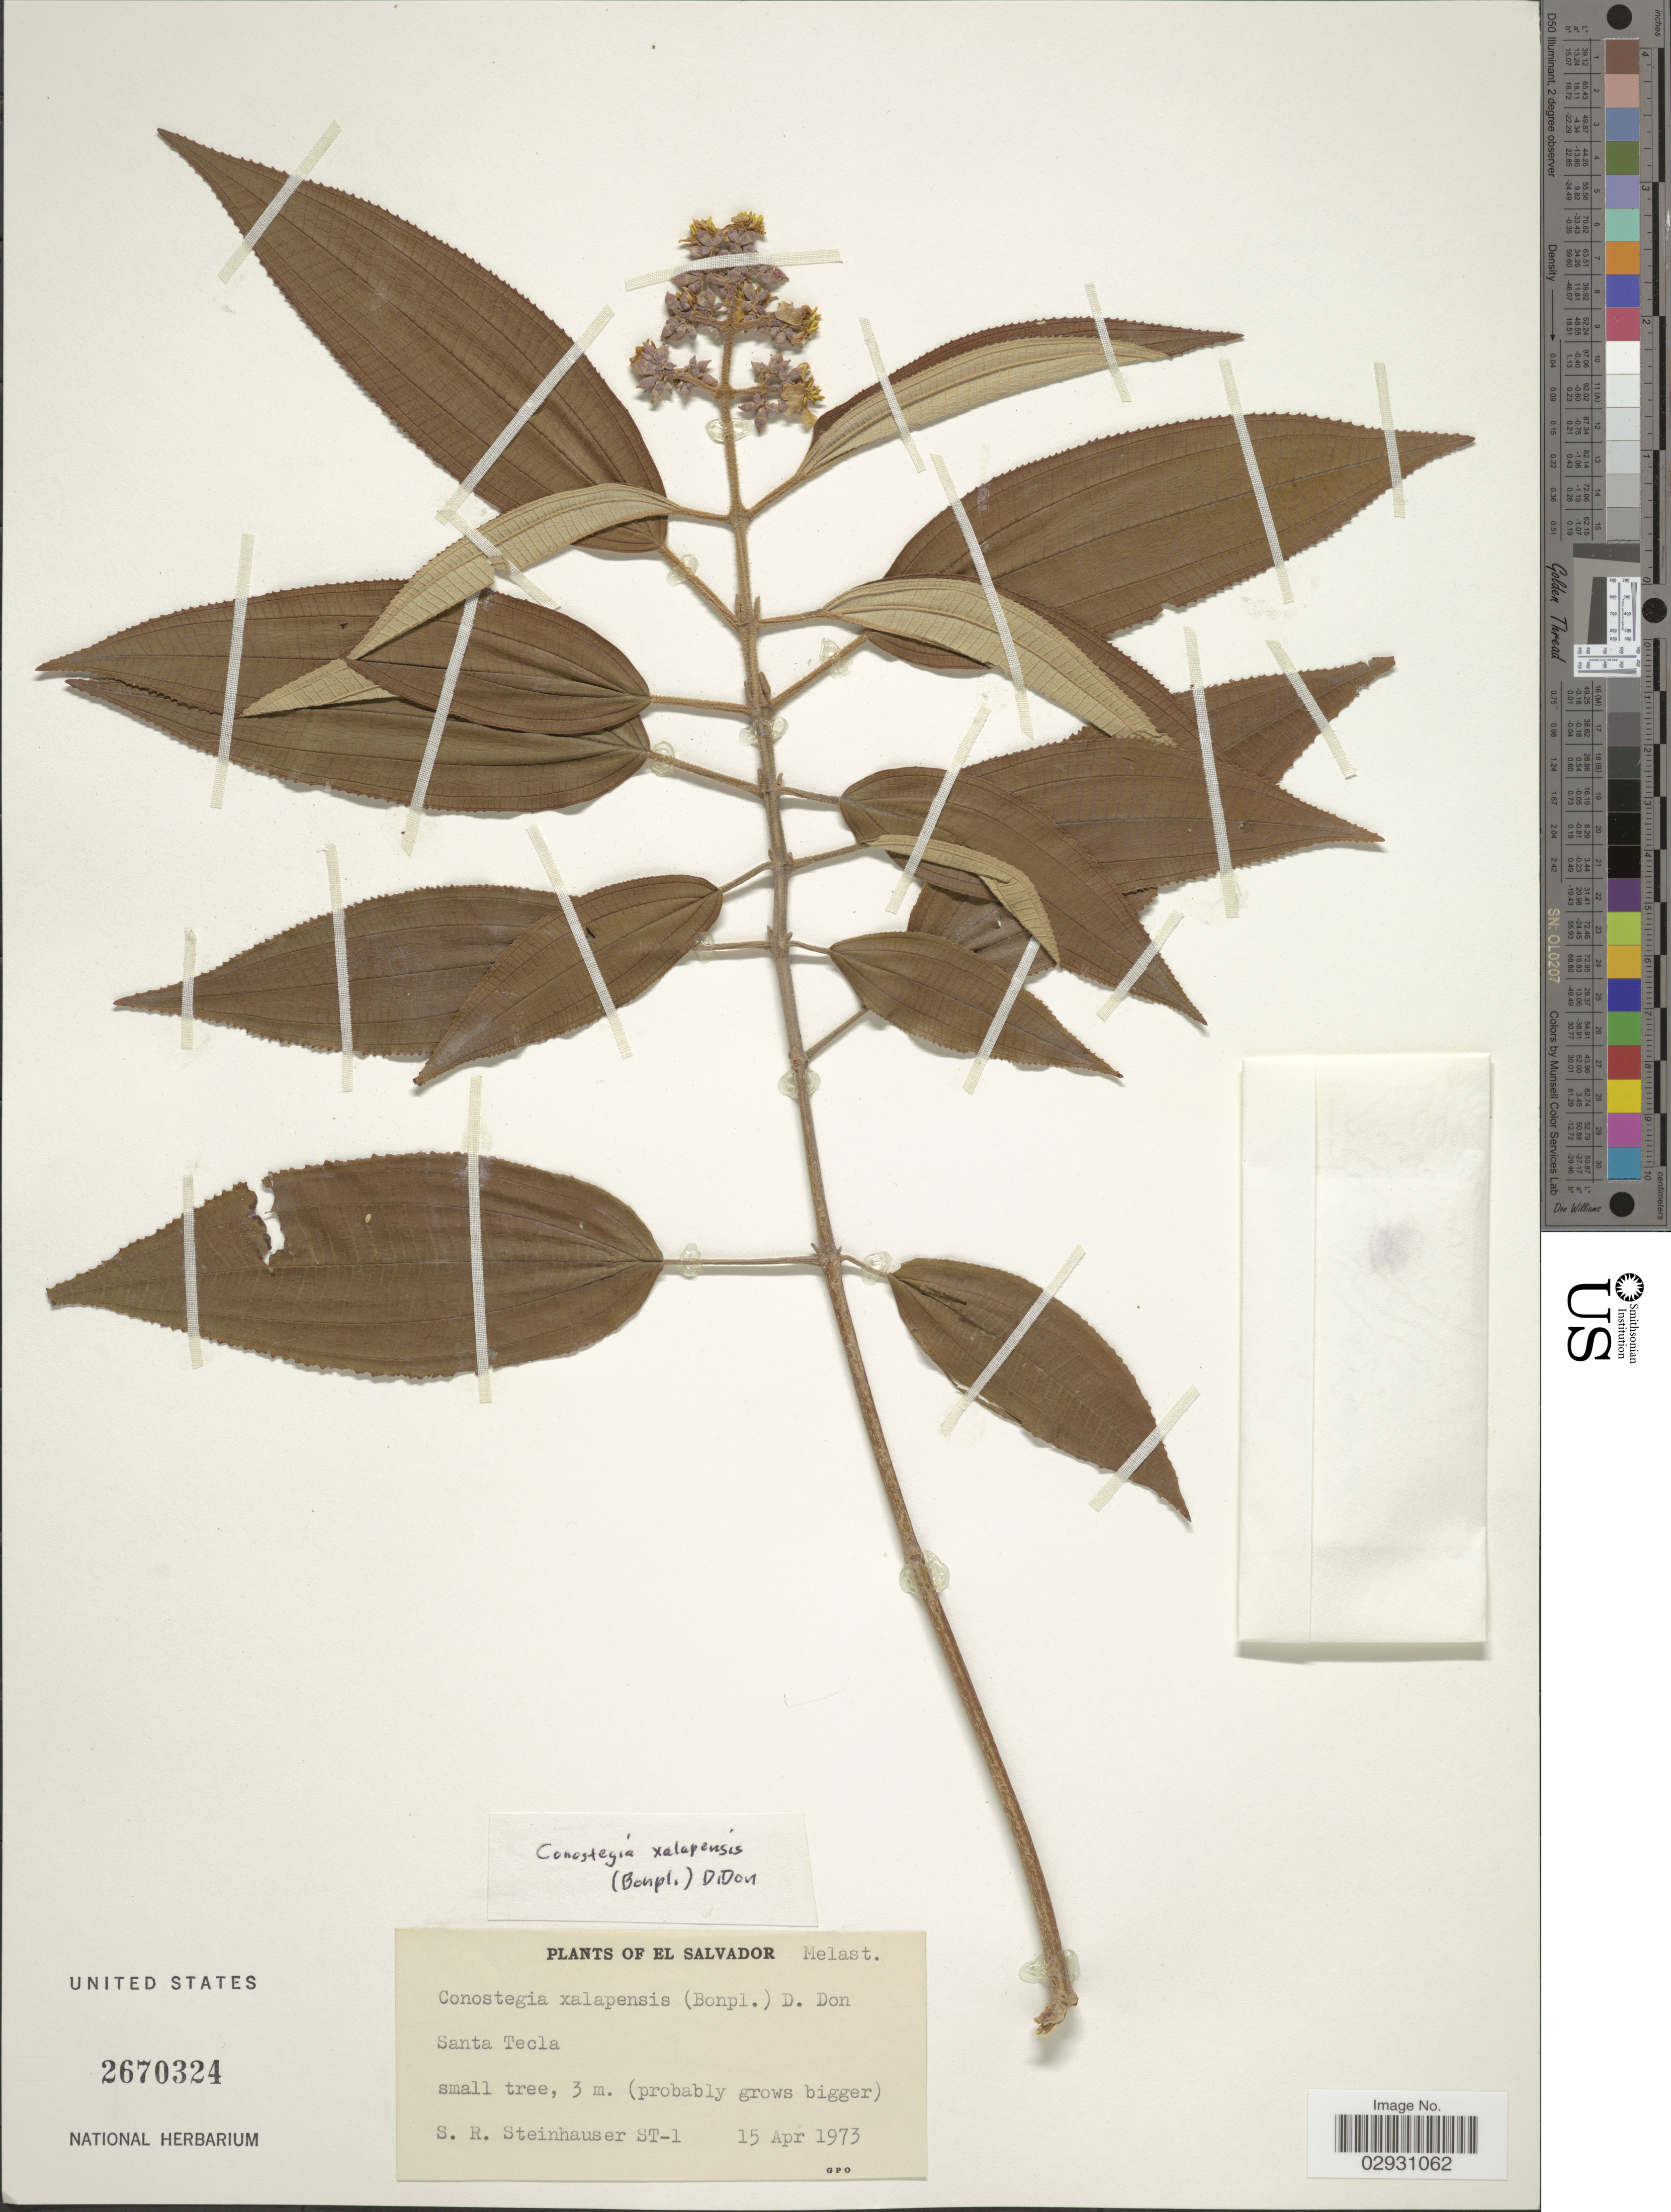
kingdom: Plantae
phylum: Tracheophyta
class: Magnoliopsida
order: Myrtales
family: Melastomataceae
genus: Conostegia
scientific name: Conostegia quadrangularis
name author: Schltdl. ex Steud.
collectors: S. Steinhauser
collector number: ST-1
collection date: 1973-04-15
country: El Salvador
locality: Santa Tecla.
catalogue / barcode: US 2670324